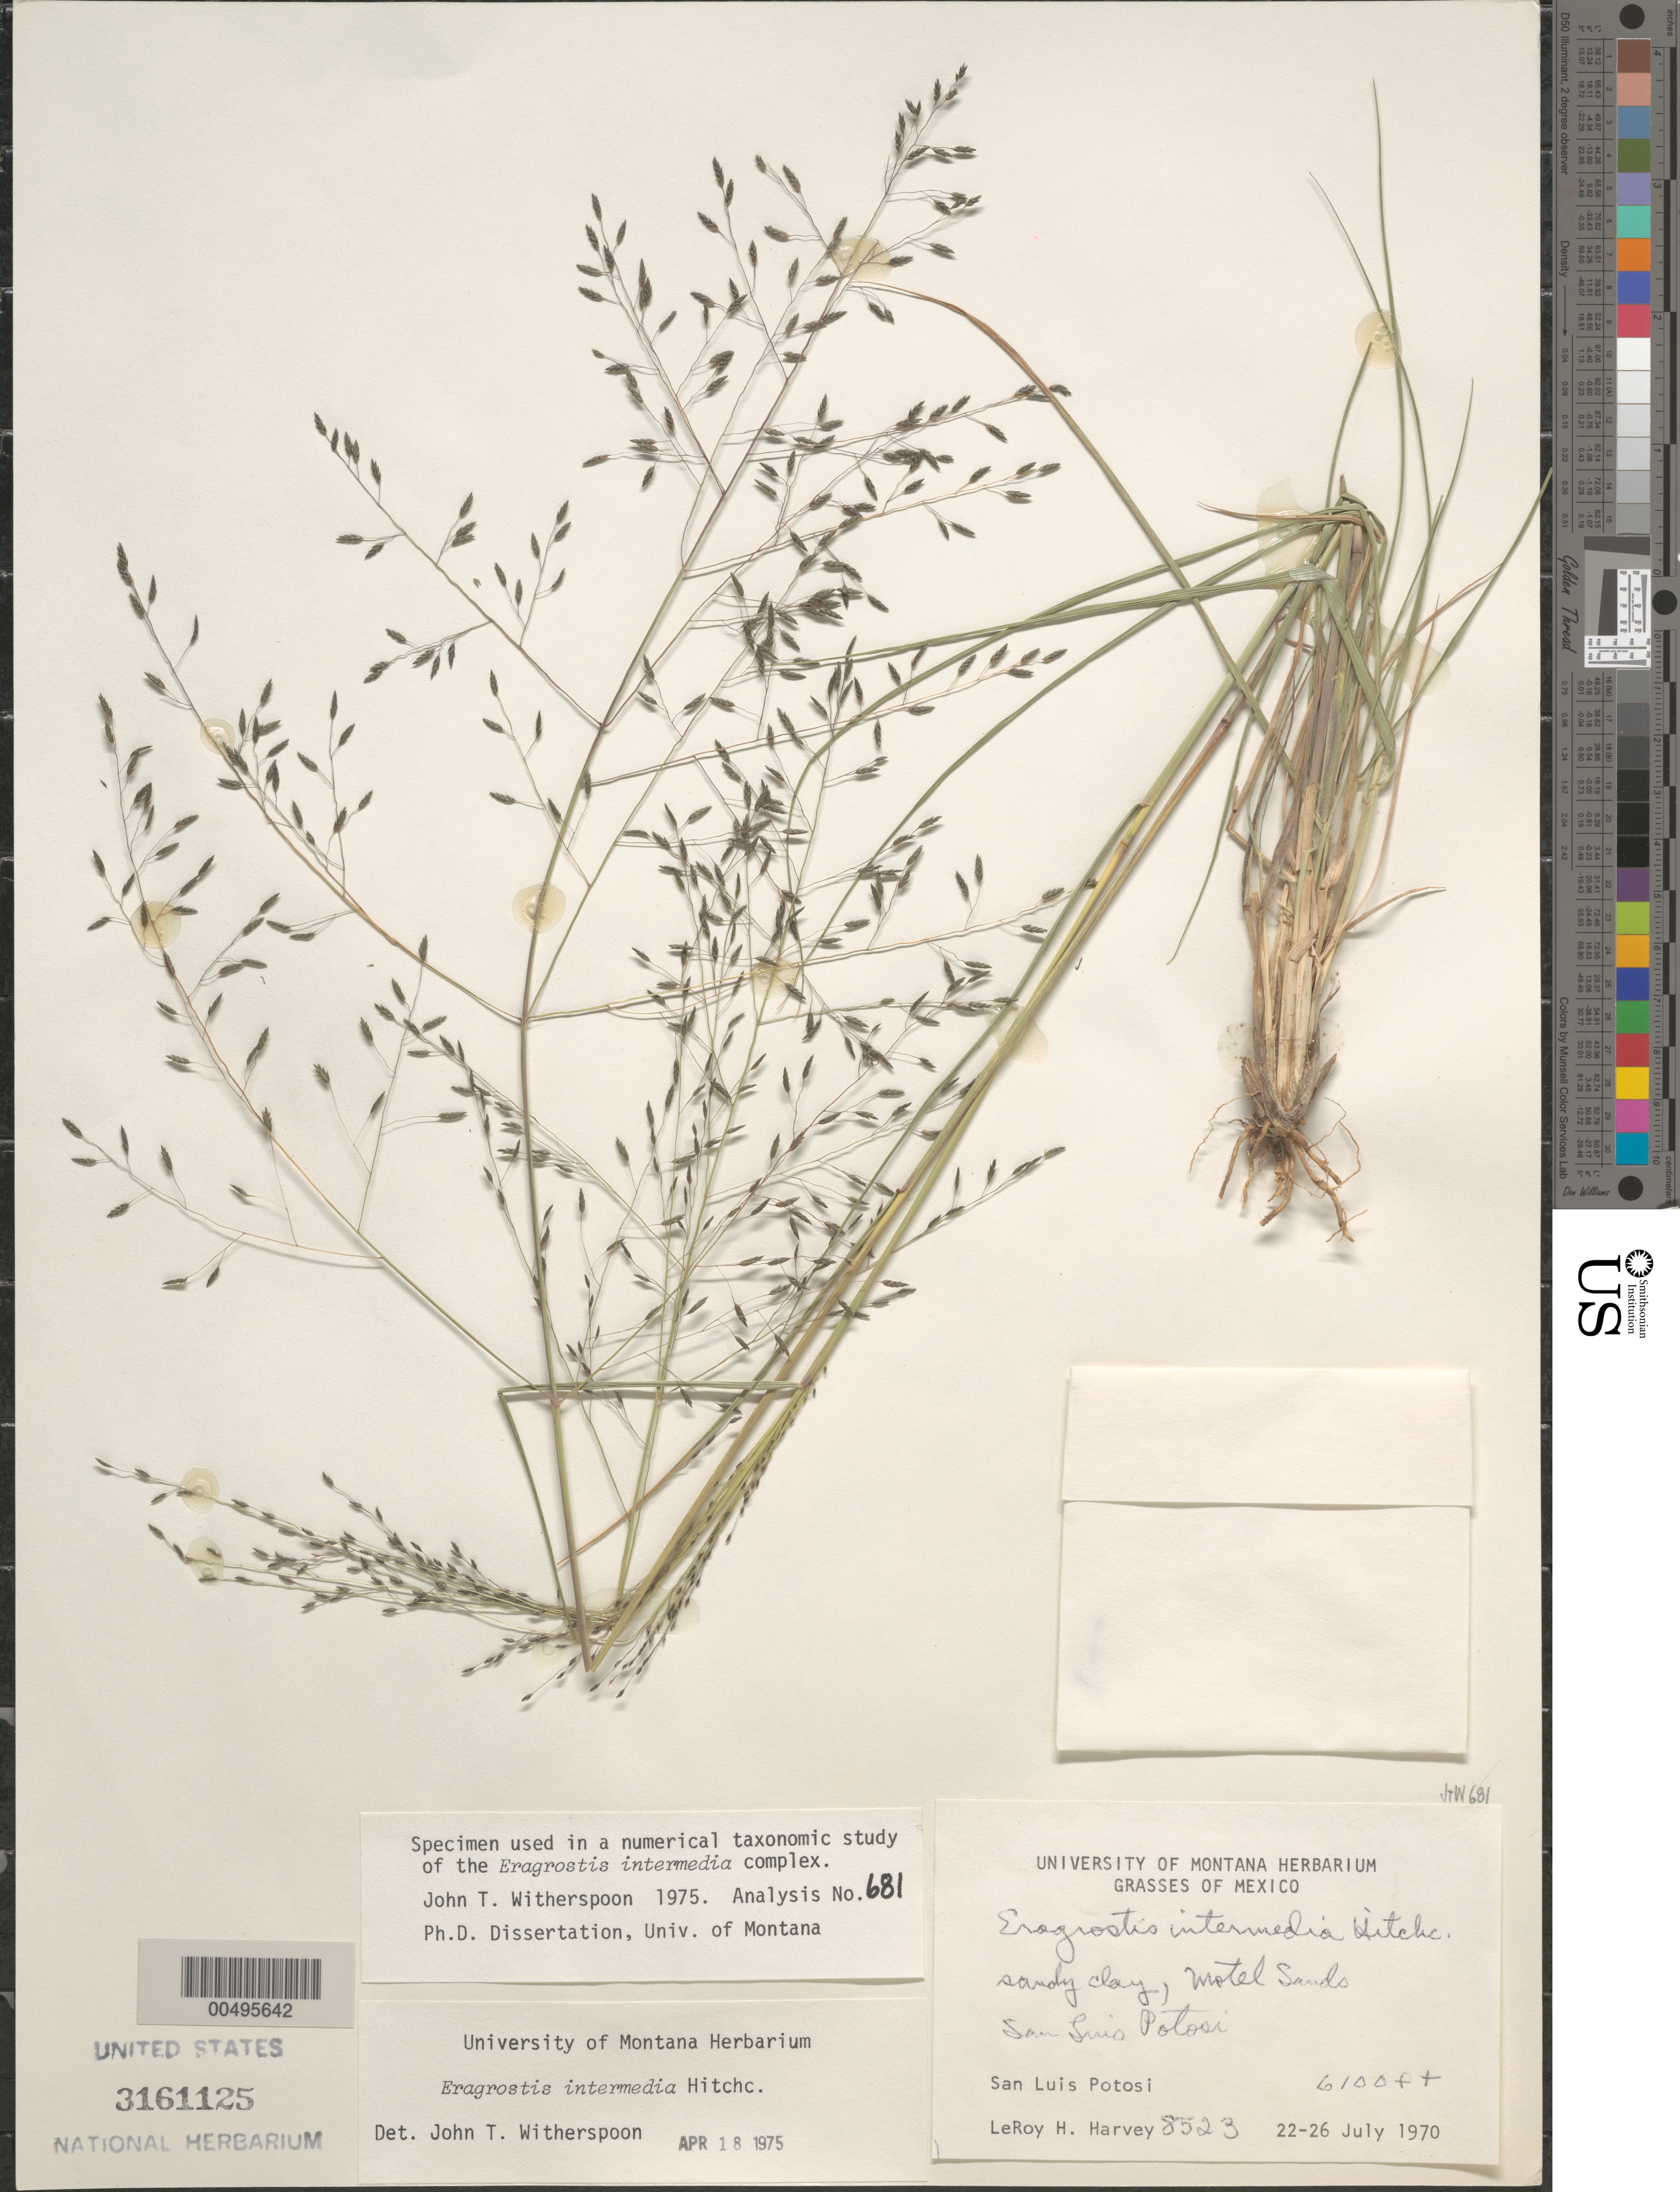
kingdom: Plantae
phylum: Tracheophyta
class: Liliopsida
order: Poales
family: Poaceae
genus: Eragrostis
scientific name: Eragrostis intermedia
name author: Hitchc.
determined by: Witherspoon, John T.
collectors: L. H. Harvey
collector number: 8523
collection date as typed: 22 Jul 1970 to 26 Jul 1970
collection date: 1970-07-22/1970-07-26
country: Mexico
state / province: San Luis Potosi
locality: Motel Sands, San Luis Potosi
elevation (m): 1859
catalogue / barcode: US 3161125